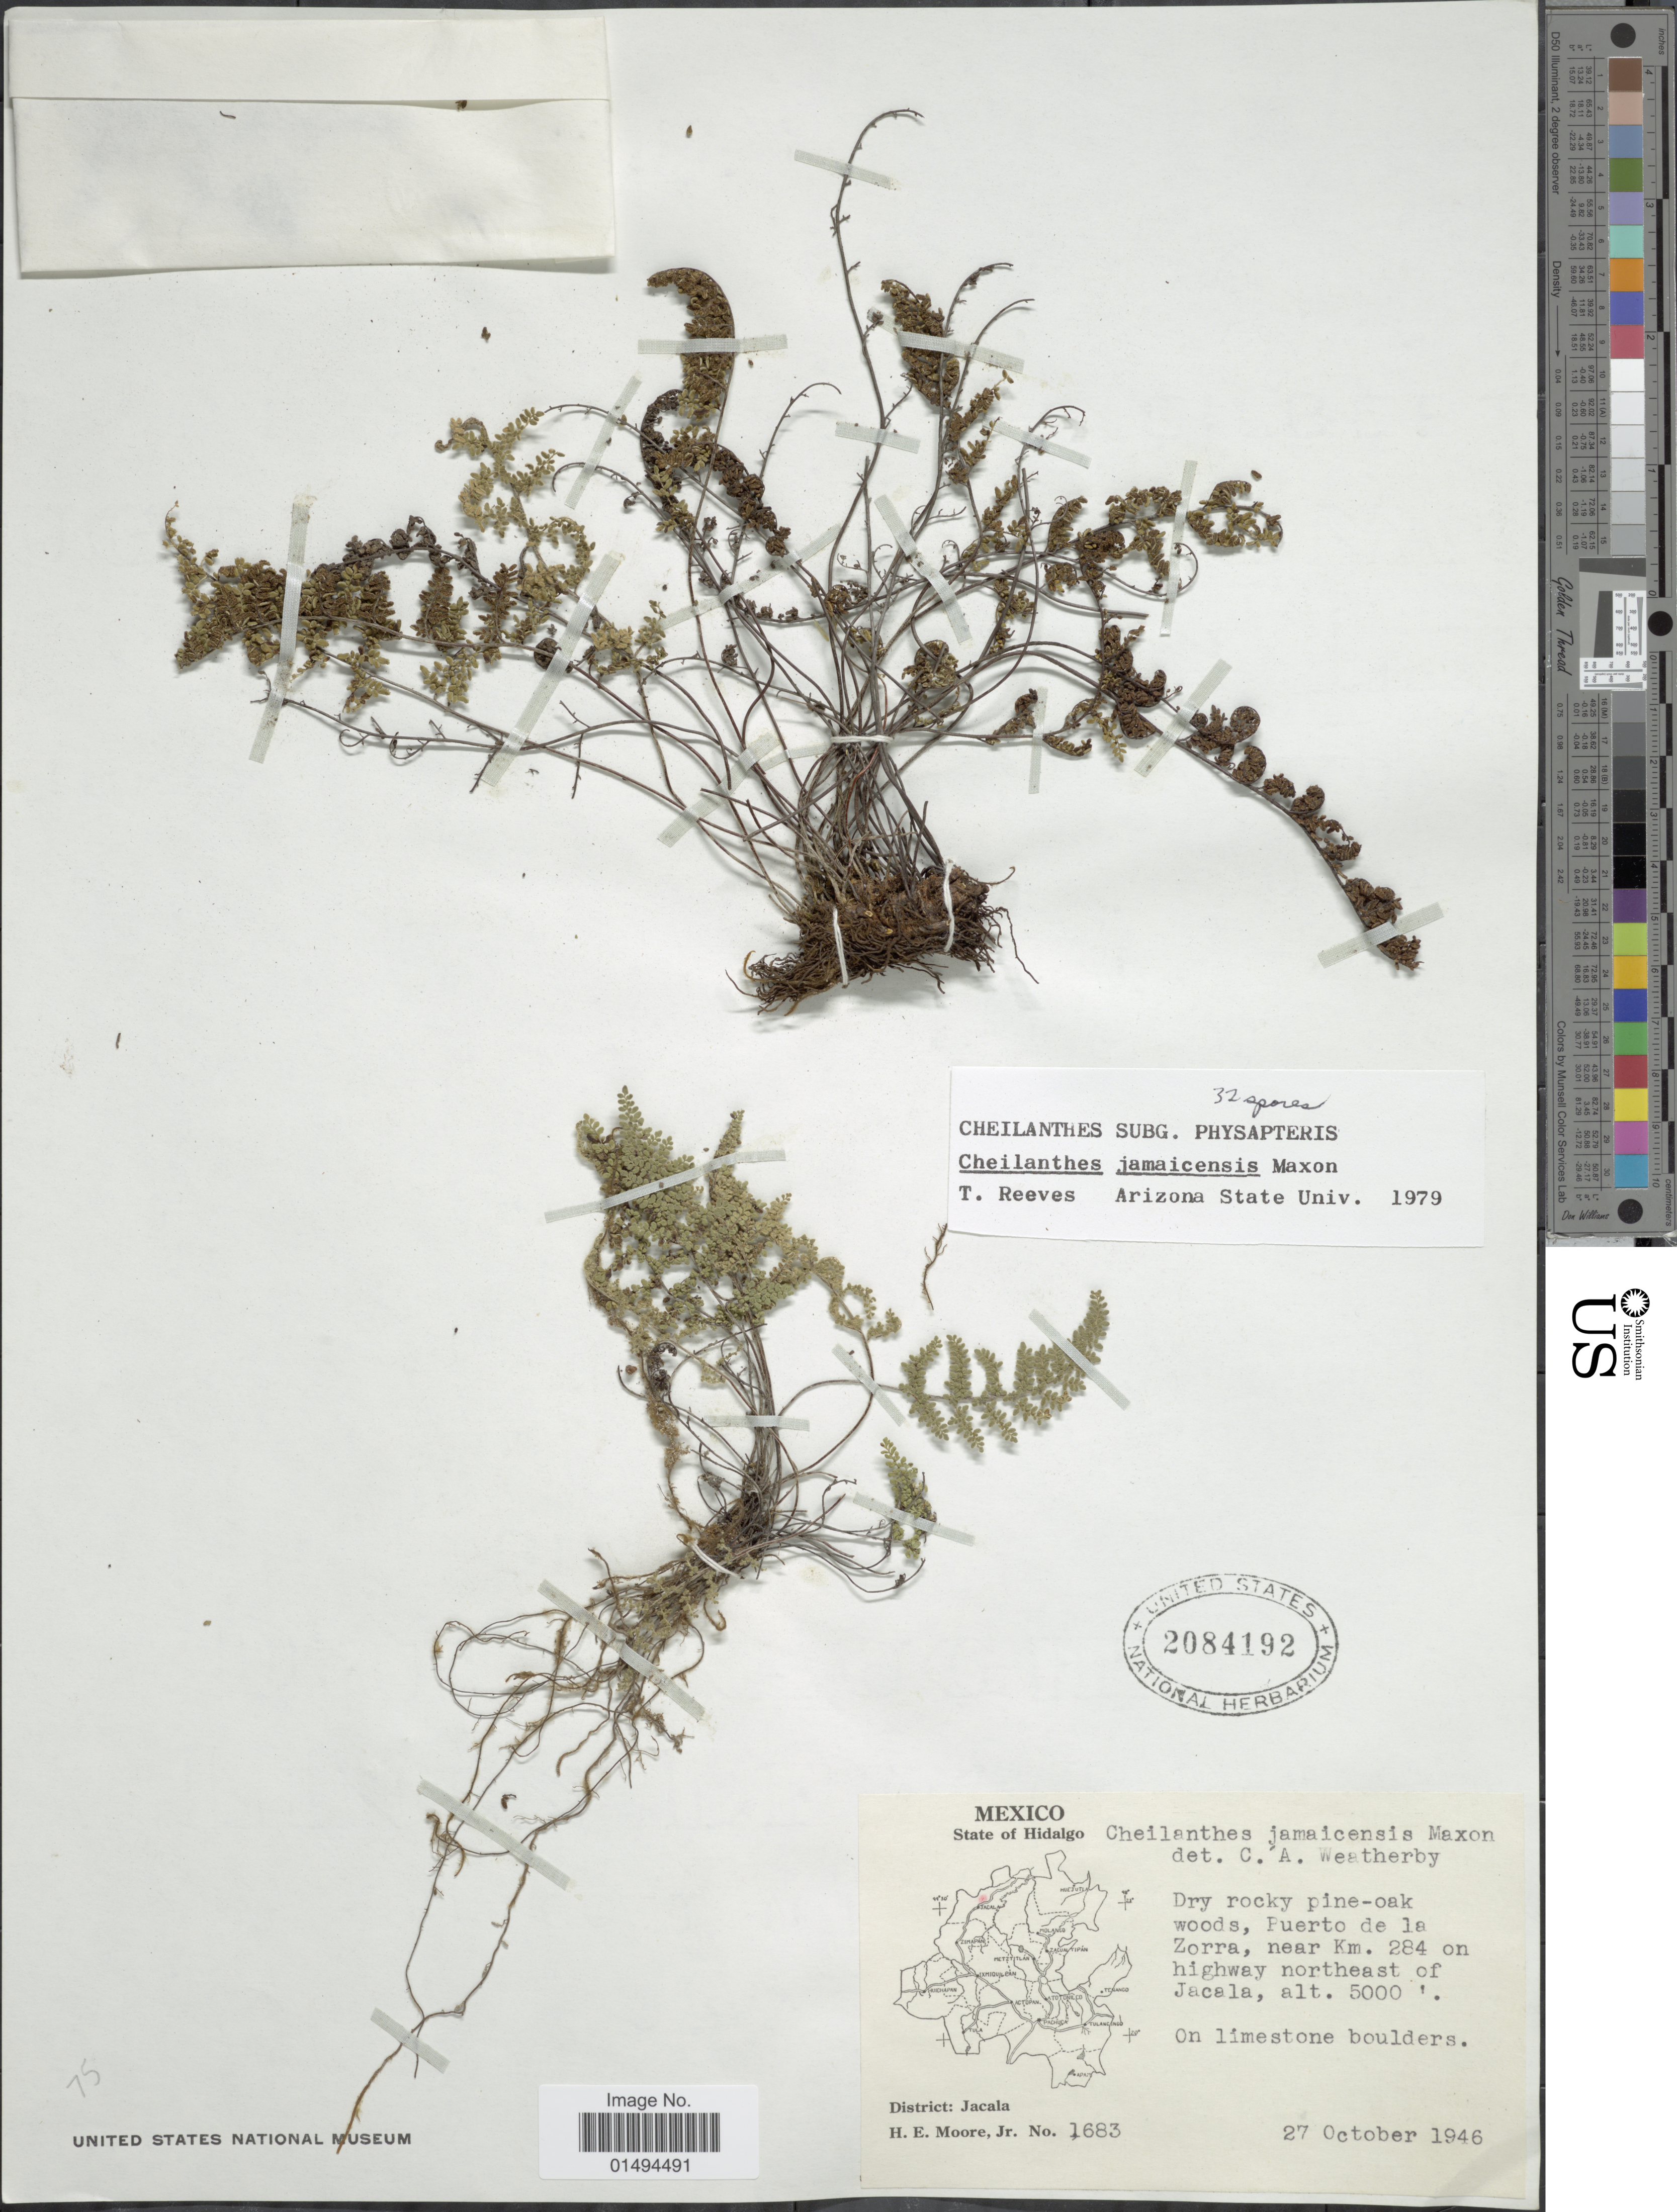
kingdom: Plantae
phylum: Tracheophyta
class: Polypodiopsida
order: Polypodiales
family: Pteridaceae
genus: Myriopteris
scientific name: Myriopteris jamaicensis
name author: (Maxon) Grusz & Windham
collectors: H. Moore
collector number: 1683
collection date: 1946-10-27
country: Mexico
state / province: Hidalgo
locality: Puerto de la Zorra, near Km. 284 on highway northeast of Jacala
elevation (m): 1524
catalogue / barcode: US 2084192